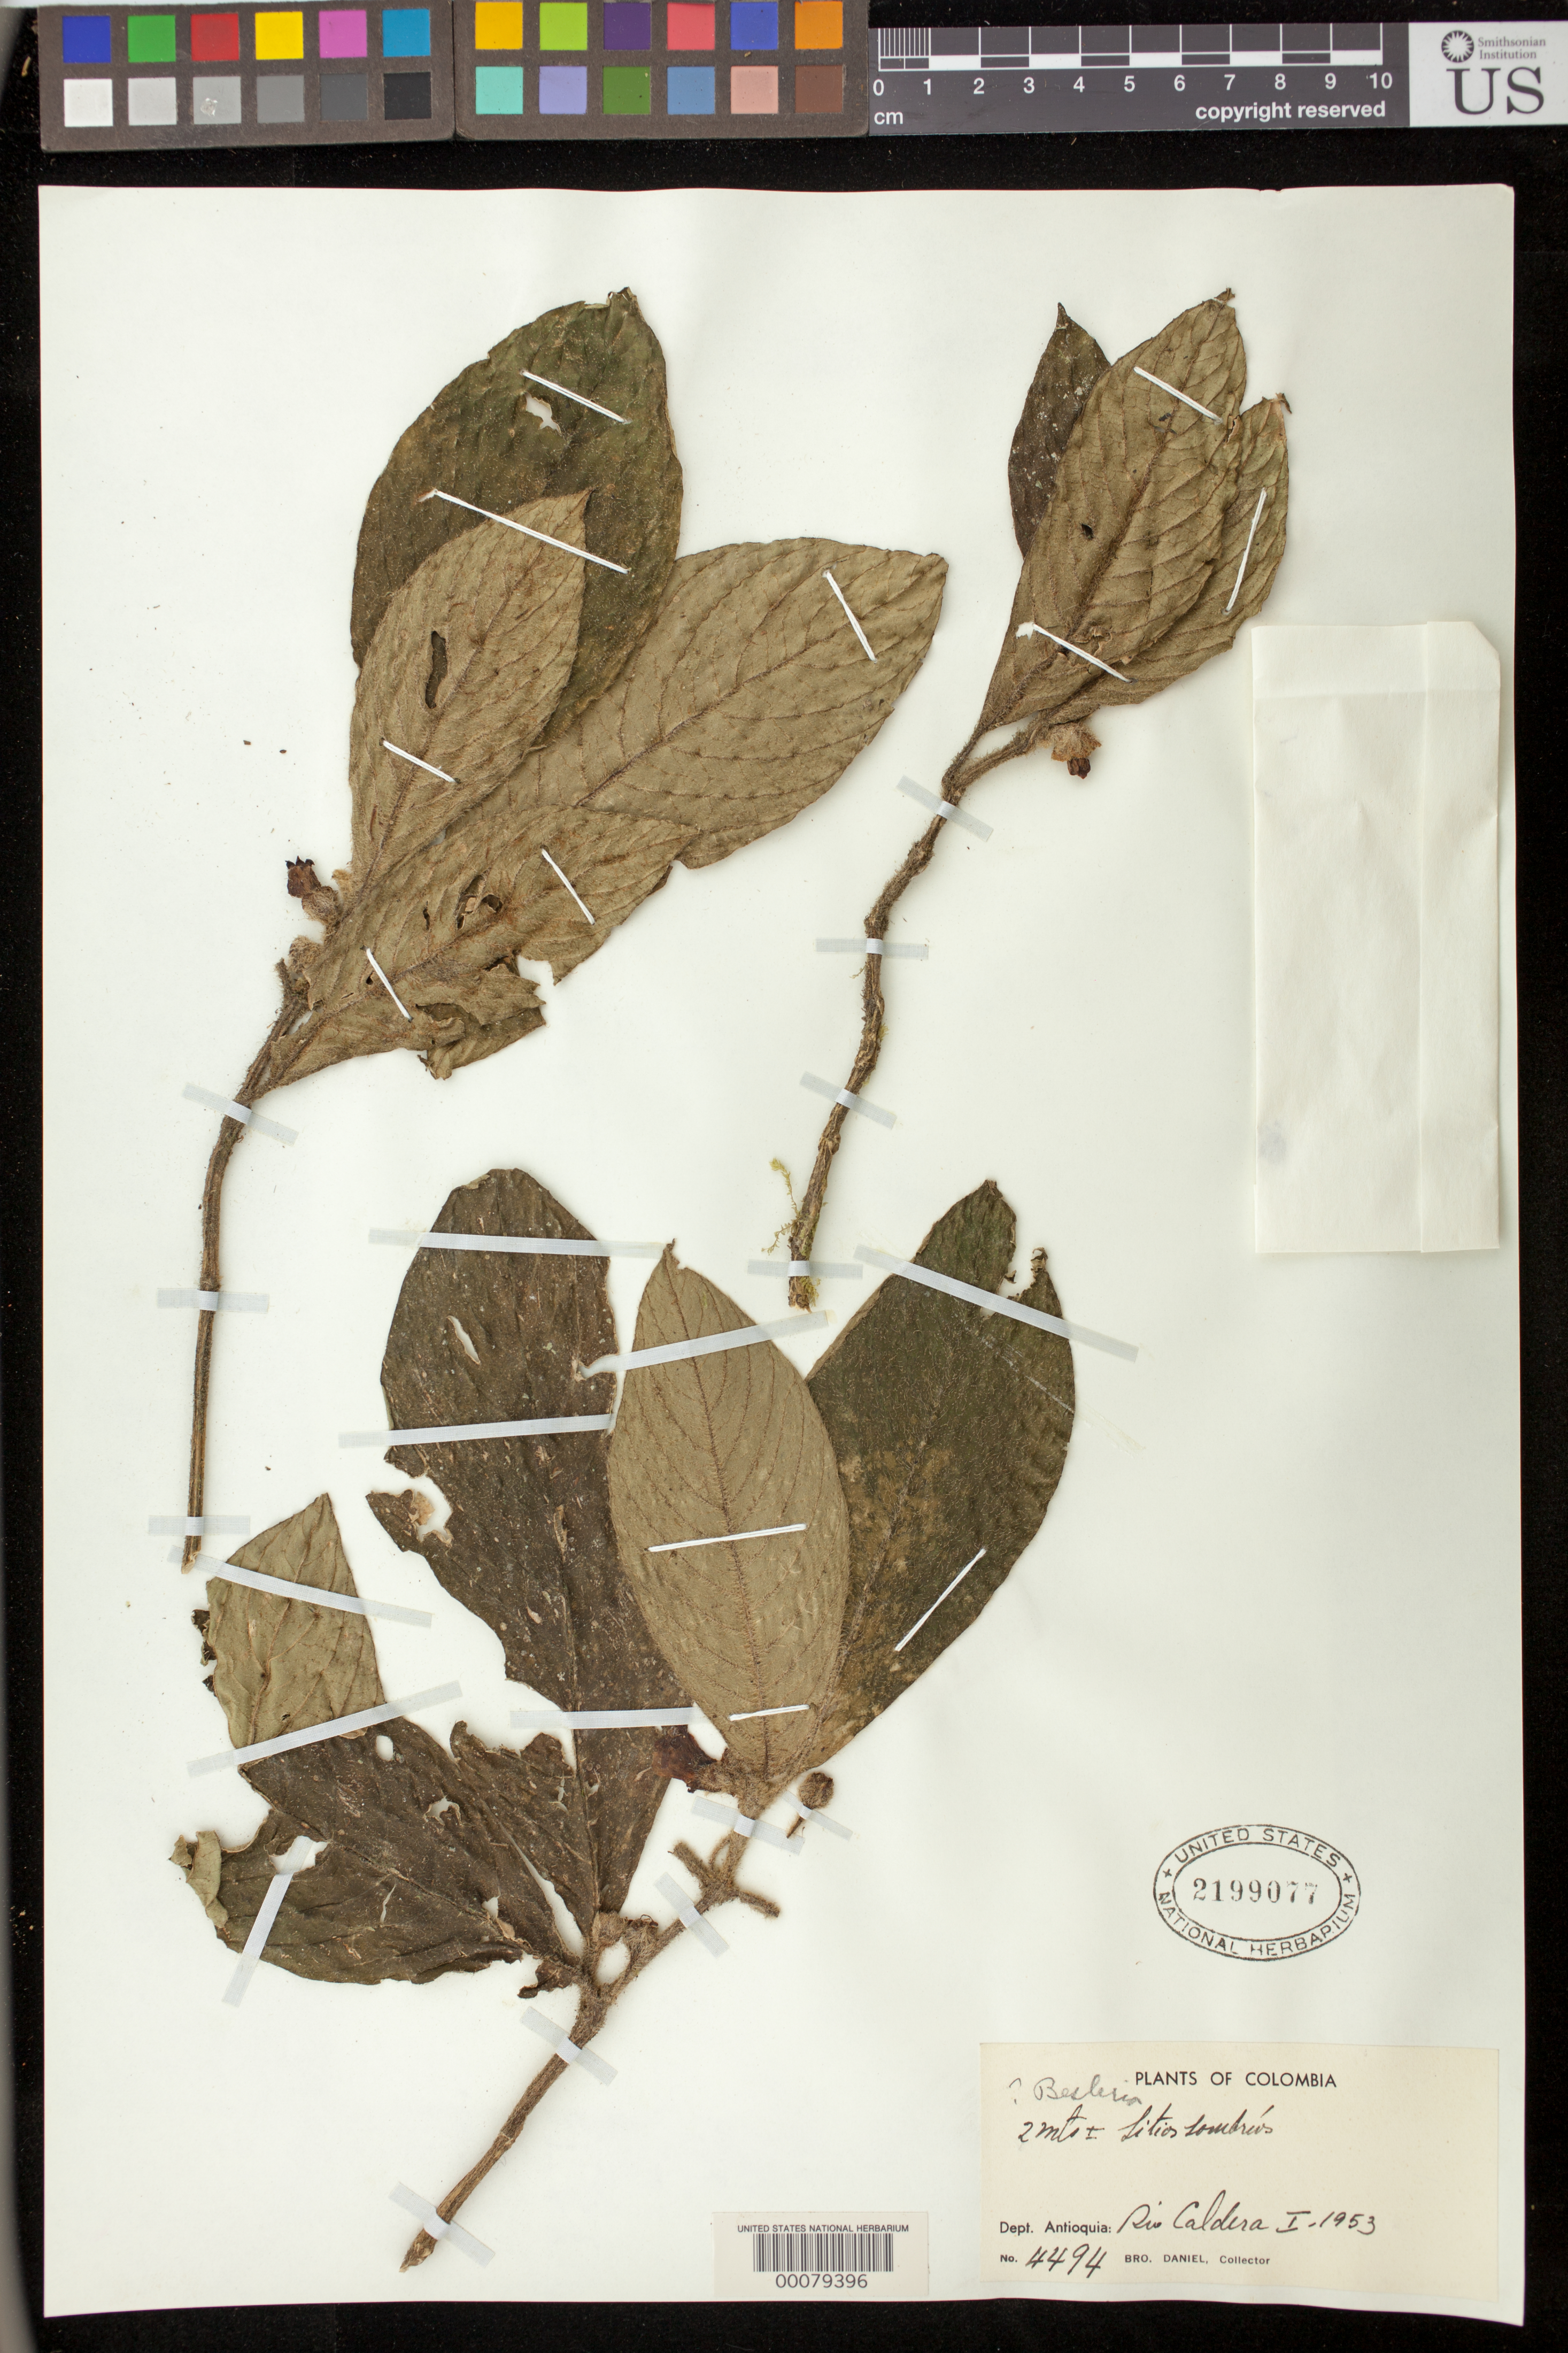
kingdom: Plantae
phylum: Tracheophyta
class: Magnoliopsida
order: Lamiales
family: Gesneriaceae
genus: Besleria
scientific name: Besleria sp.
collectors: Bro. Daniel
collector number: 4494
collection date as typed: Jan 1953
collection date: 1953-01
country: Colombia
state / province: Antioquia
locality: Rio Caldera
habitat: Shady places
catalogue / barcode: US 2199077